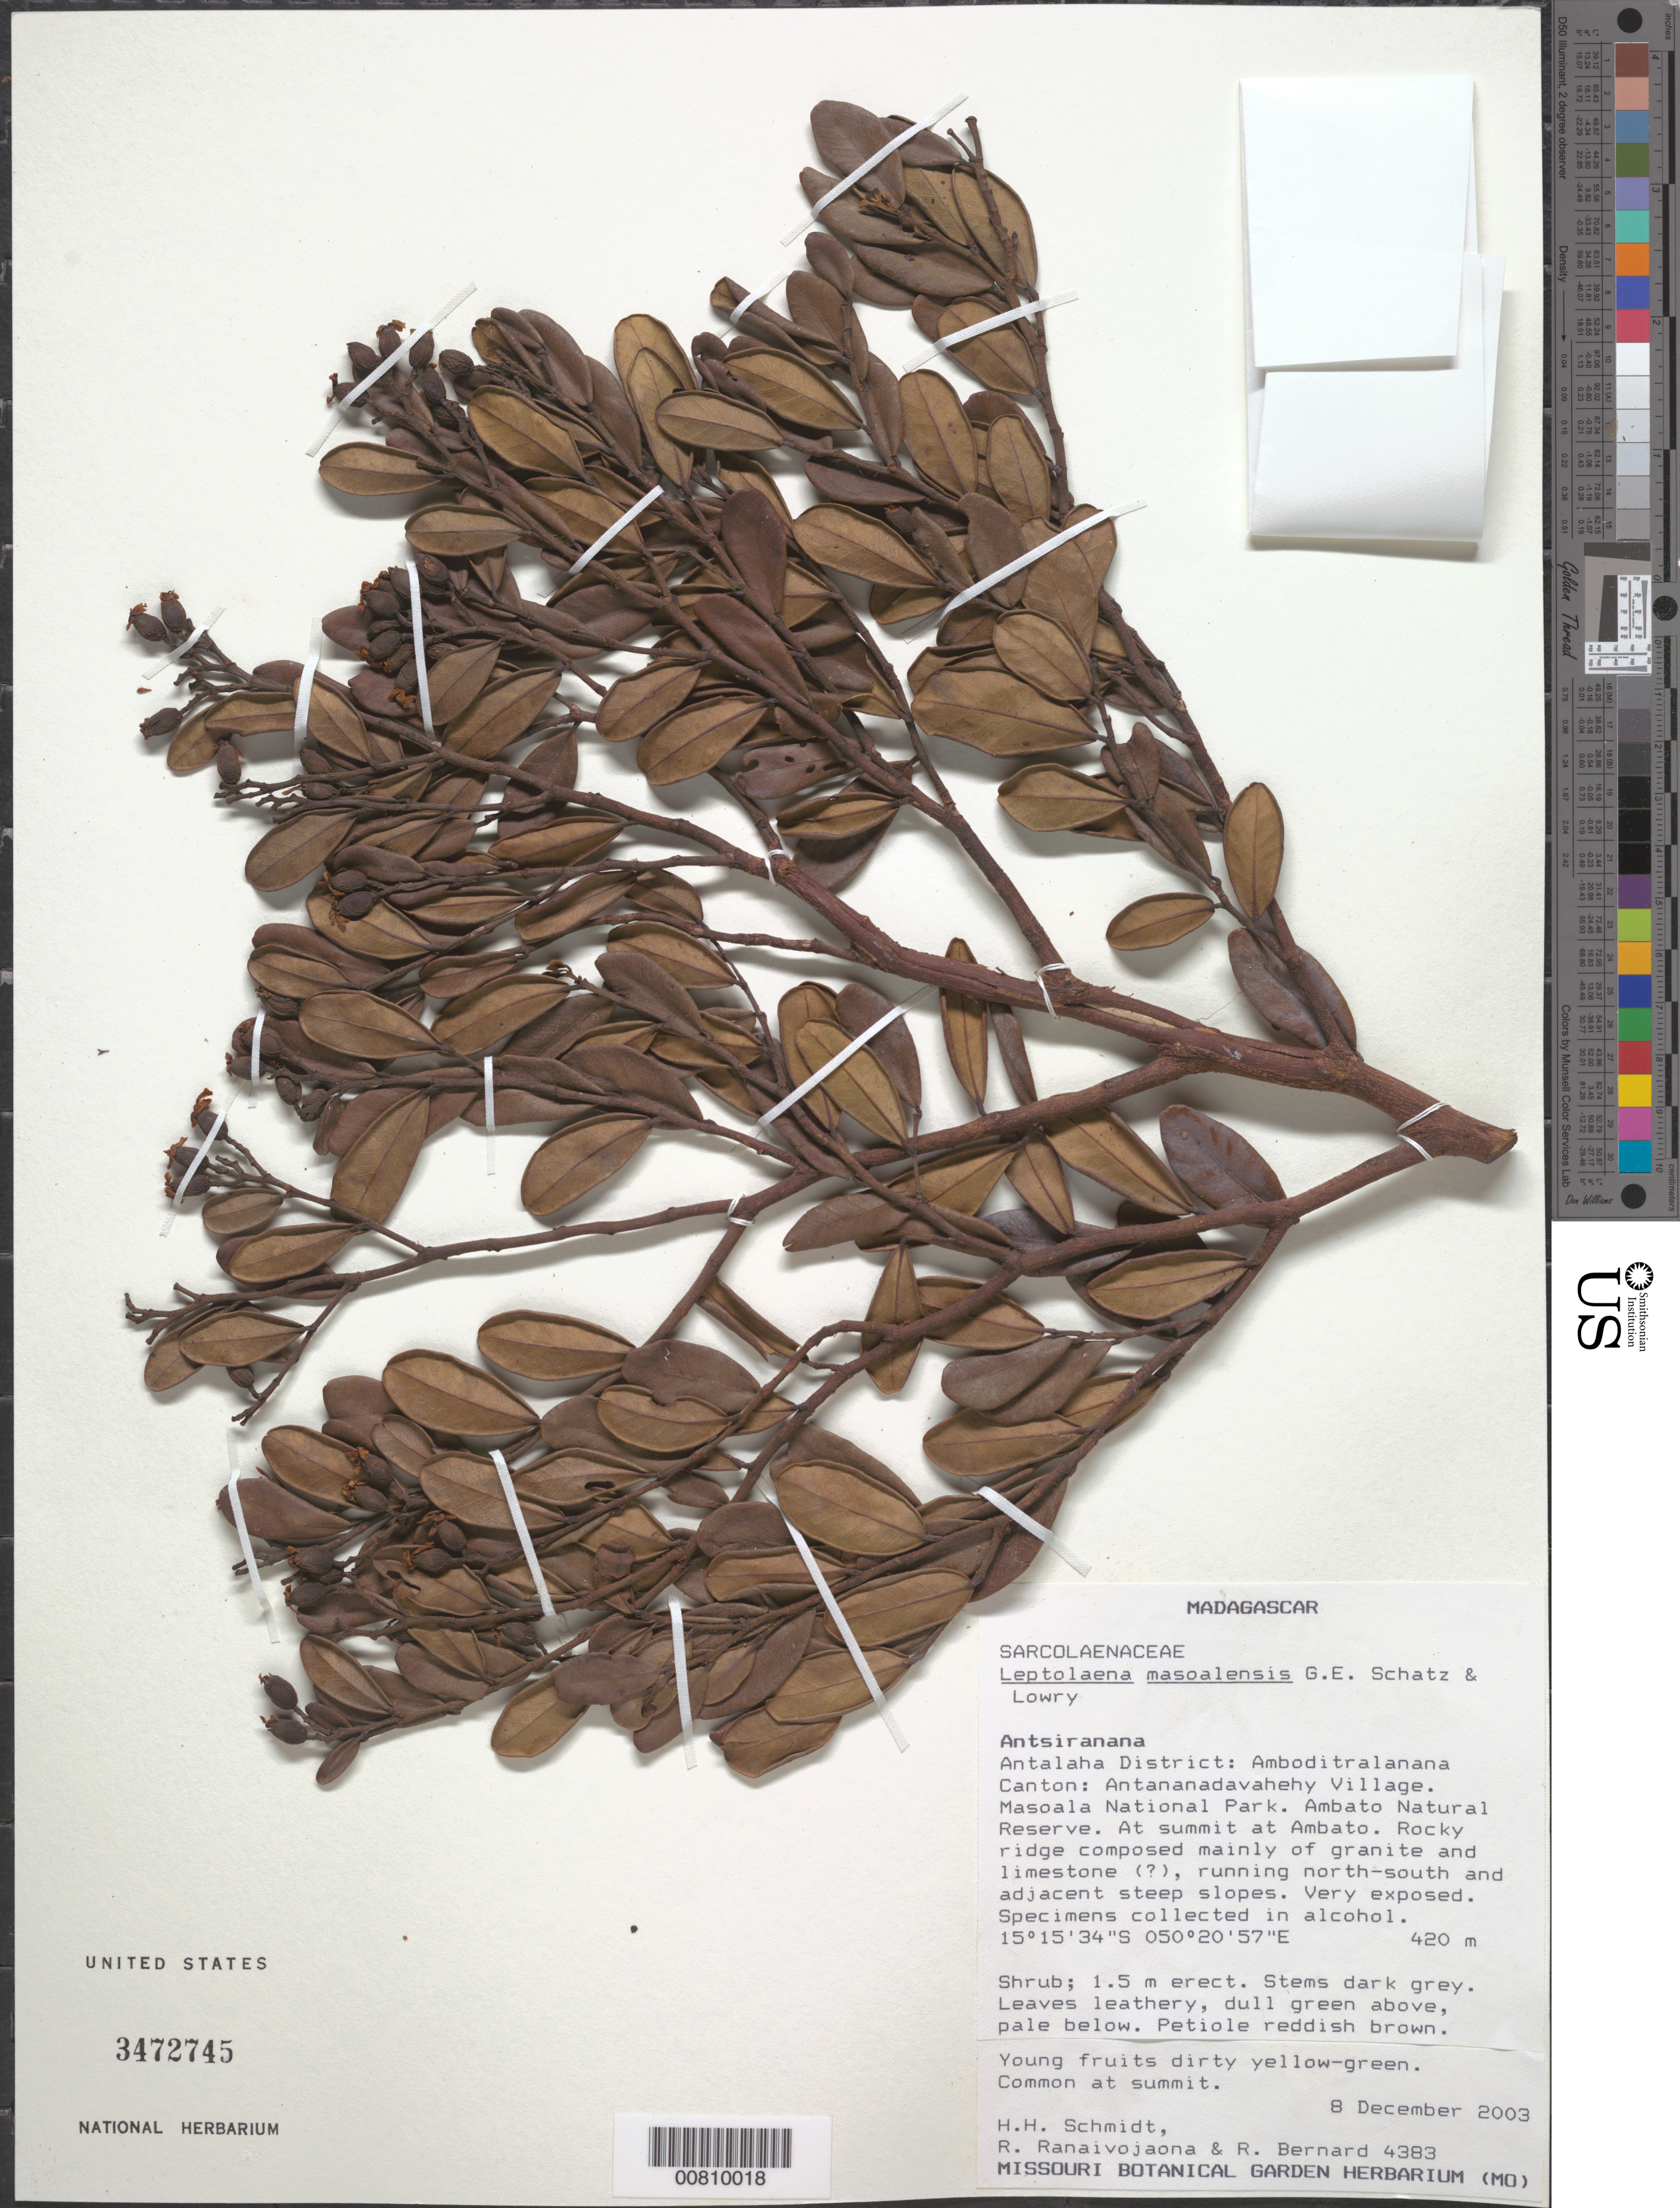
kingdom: Plantae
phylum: Tracheophyta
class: Magnoliopsida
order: Malvales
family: Sarcolaenaceae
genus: Leptolaena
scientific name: Leptolaena masoalensis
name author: G.E. Schatz & Lowry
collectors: H. H. Schmidt, R. Bernard & R. Ranaivojaona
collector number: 4383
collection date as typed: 08 Dec 2003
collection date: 2003-12-08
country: Madagascar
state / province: Sava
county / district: Antalaha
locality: Amboditralanana, Antananadavahehy village.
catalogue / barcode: US 3472745